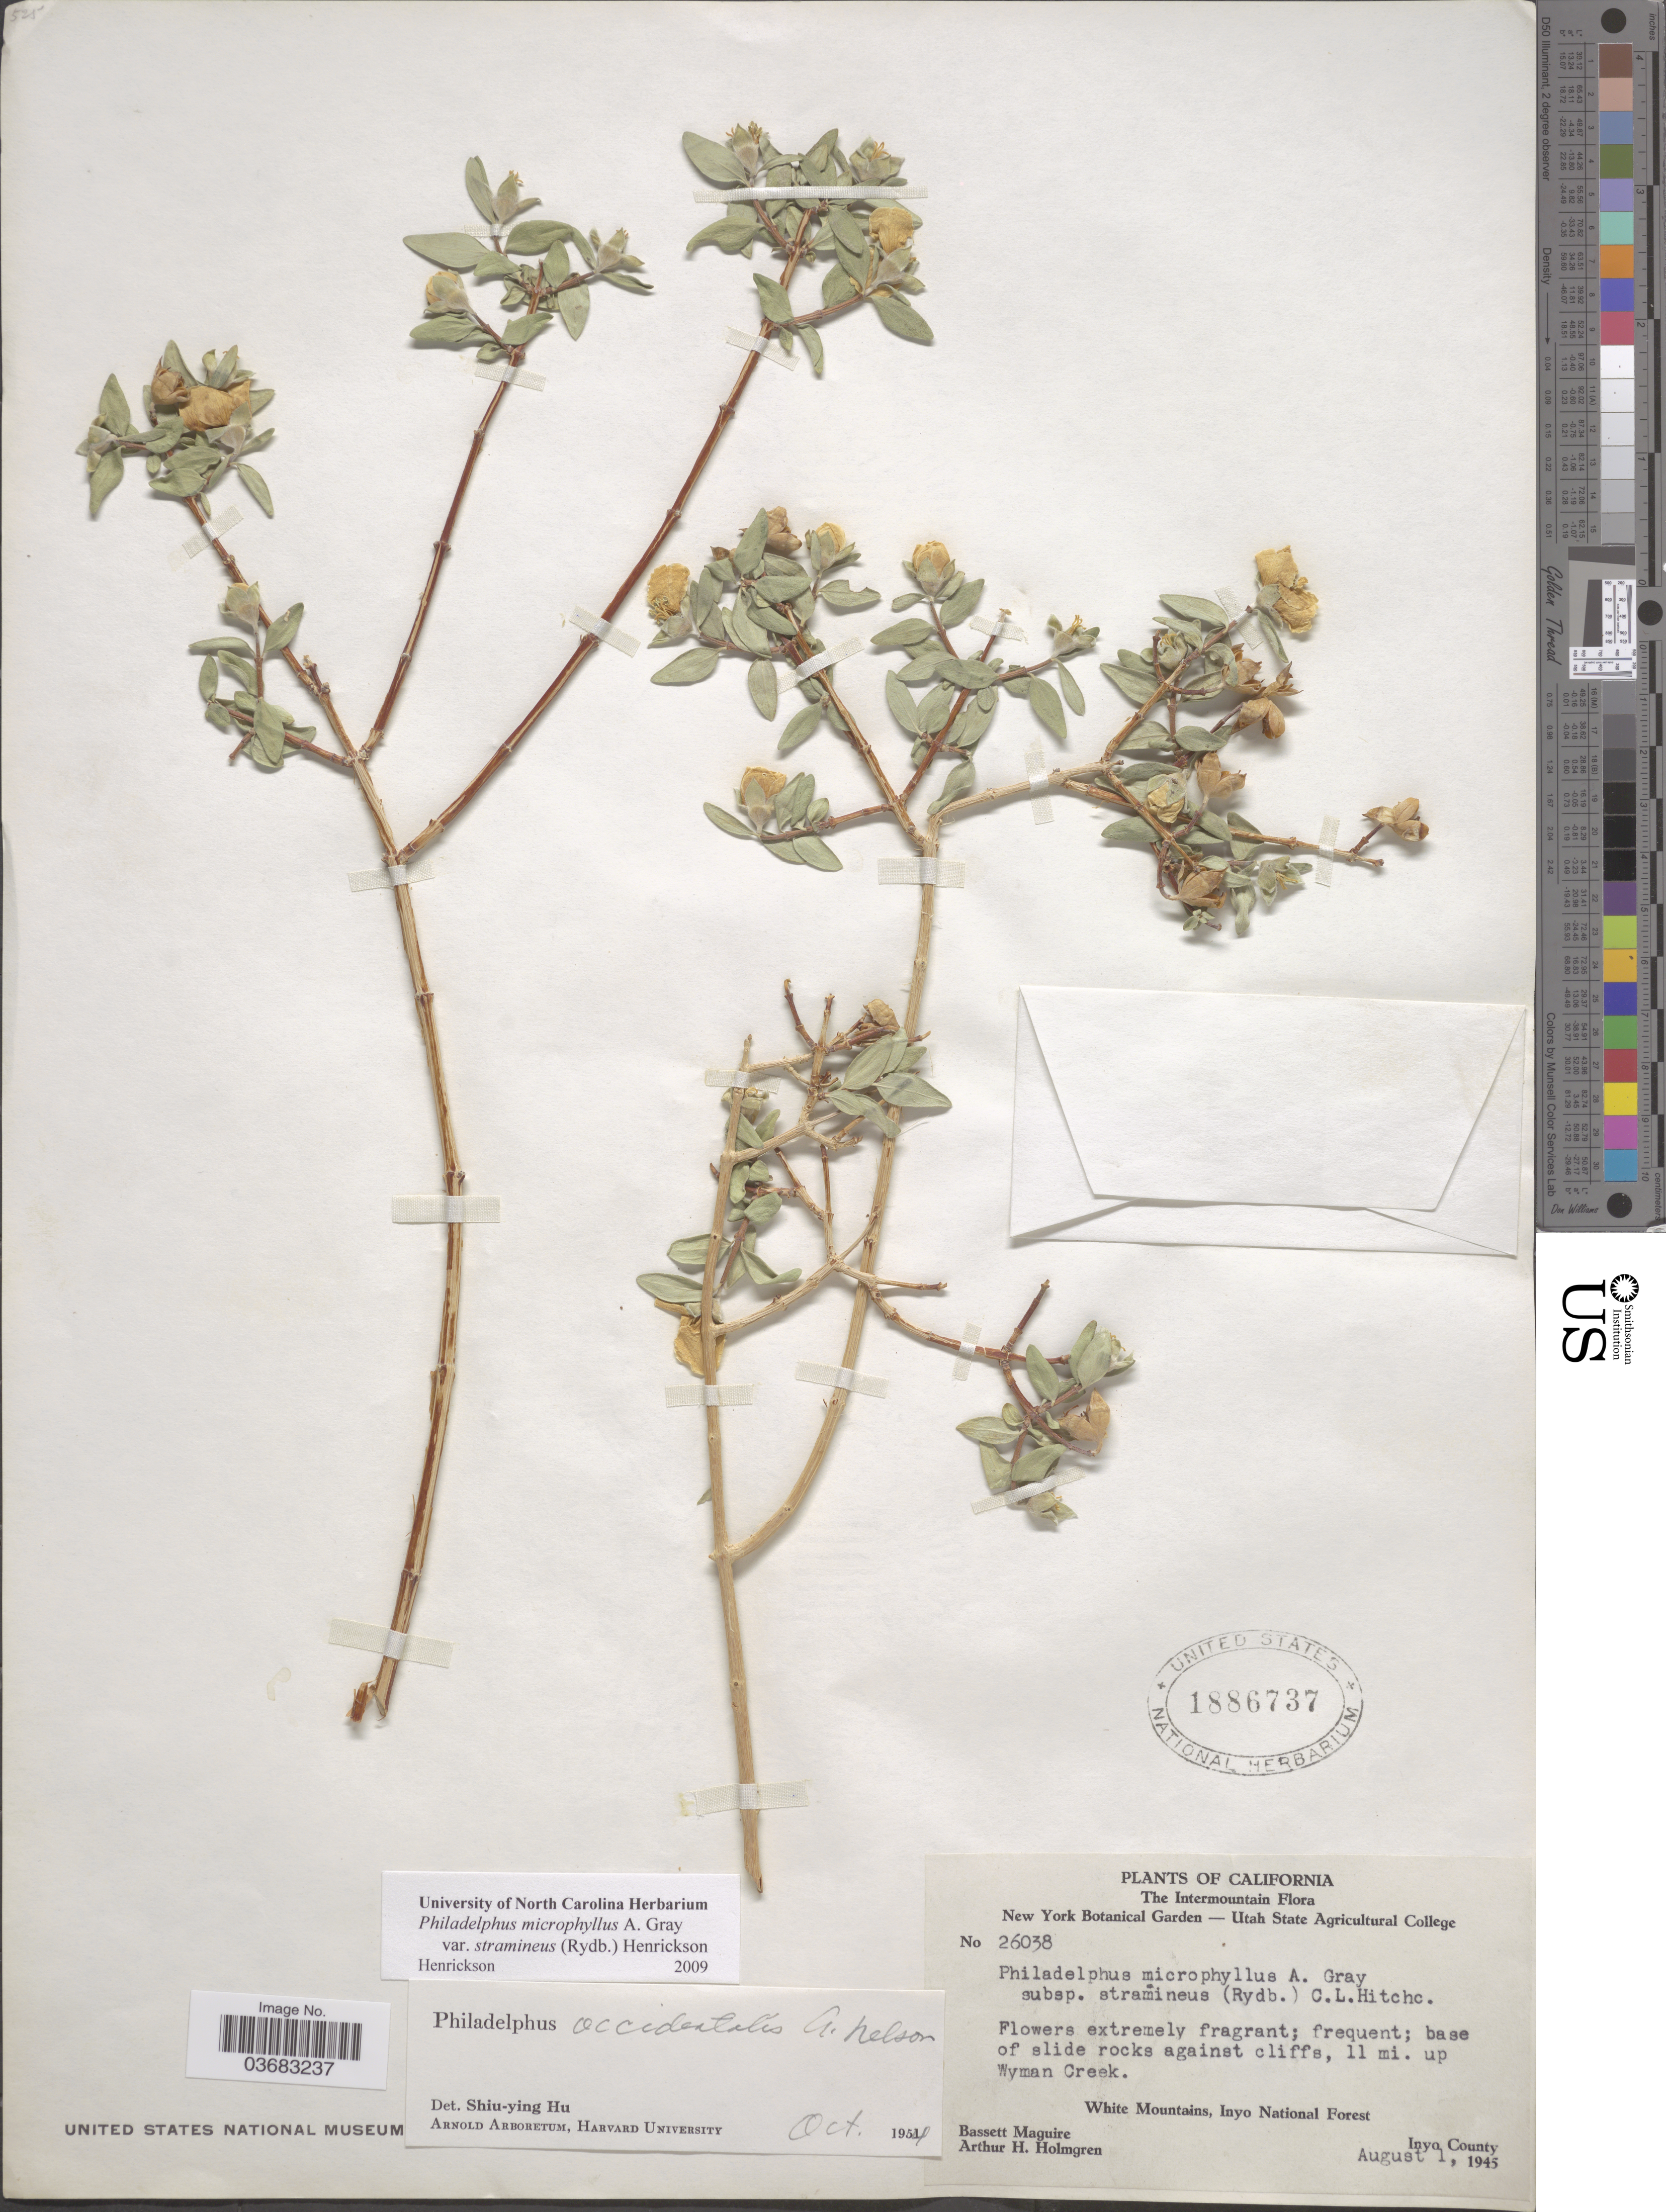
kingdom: Plantae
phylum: Tracheophyta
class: Magnoliopsida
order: Cornales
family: Hydrangeaceae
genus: Philadelphus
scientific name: Philadelphus microphyllus var. stramineus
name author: (Rydb.) Henrickson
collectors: B. Maguire & A. H. Holmgren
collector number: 26038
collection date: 1945-08-01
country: United States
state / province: California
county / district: Inyo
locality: The Intermountain Flora. 11 mi. up Wyman Creek. White Mountains, Inyo National Forest. Inyo County.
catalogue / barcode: US 1886737